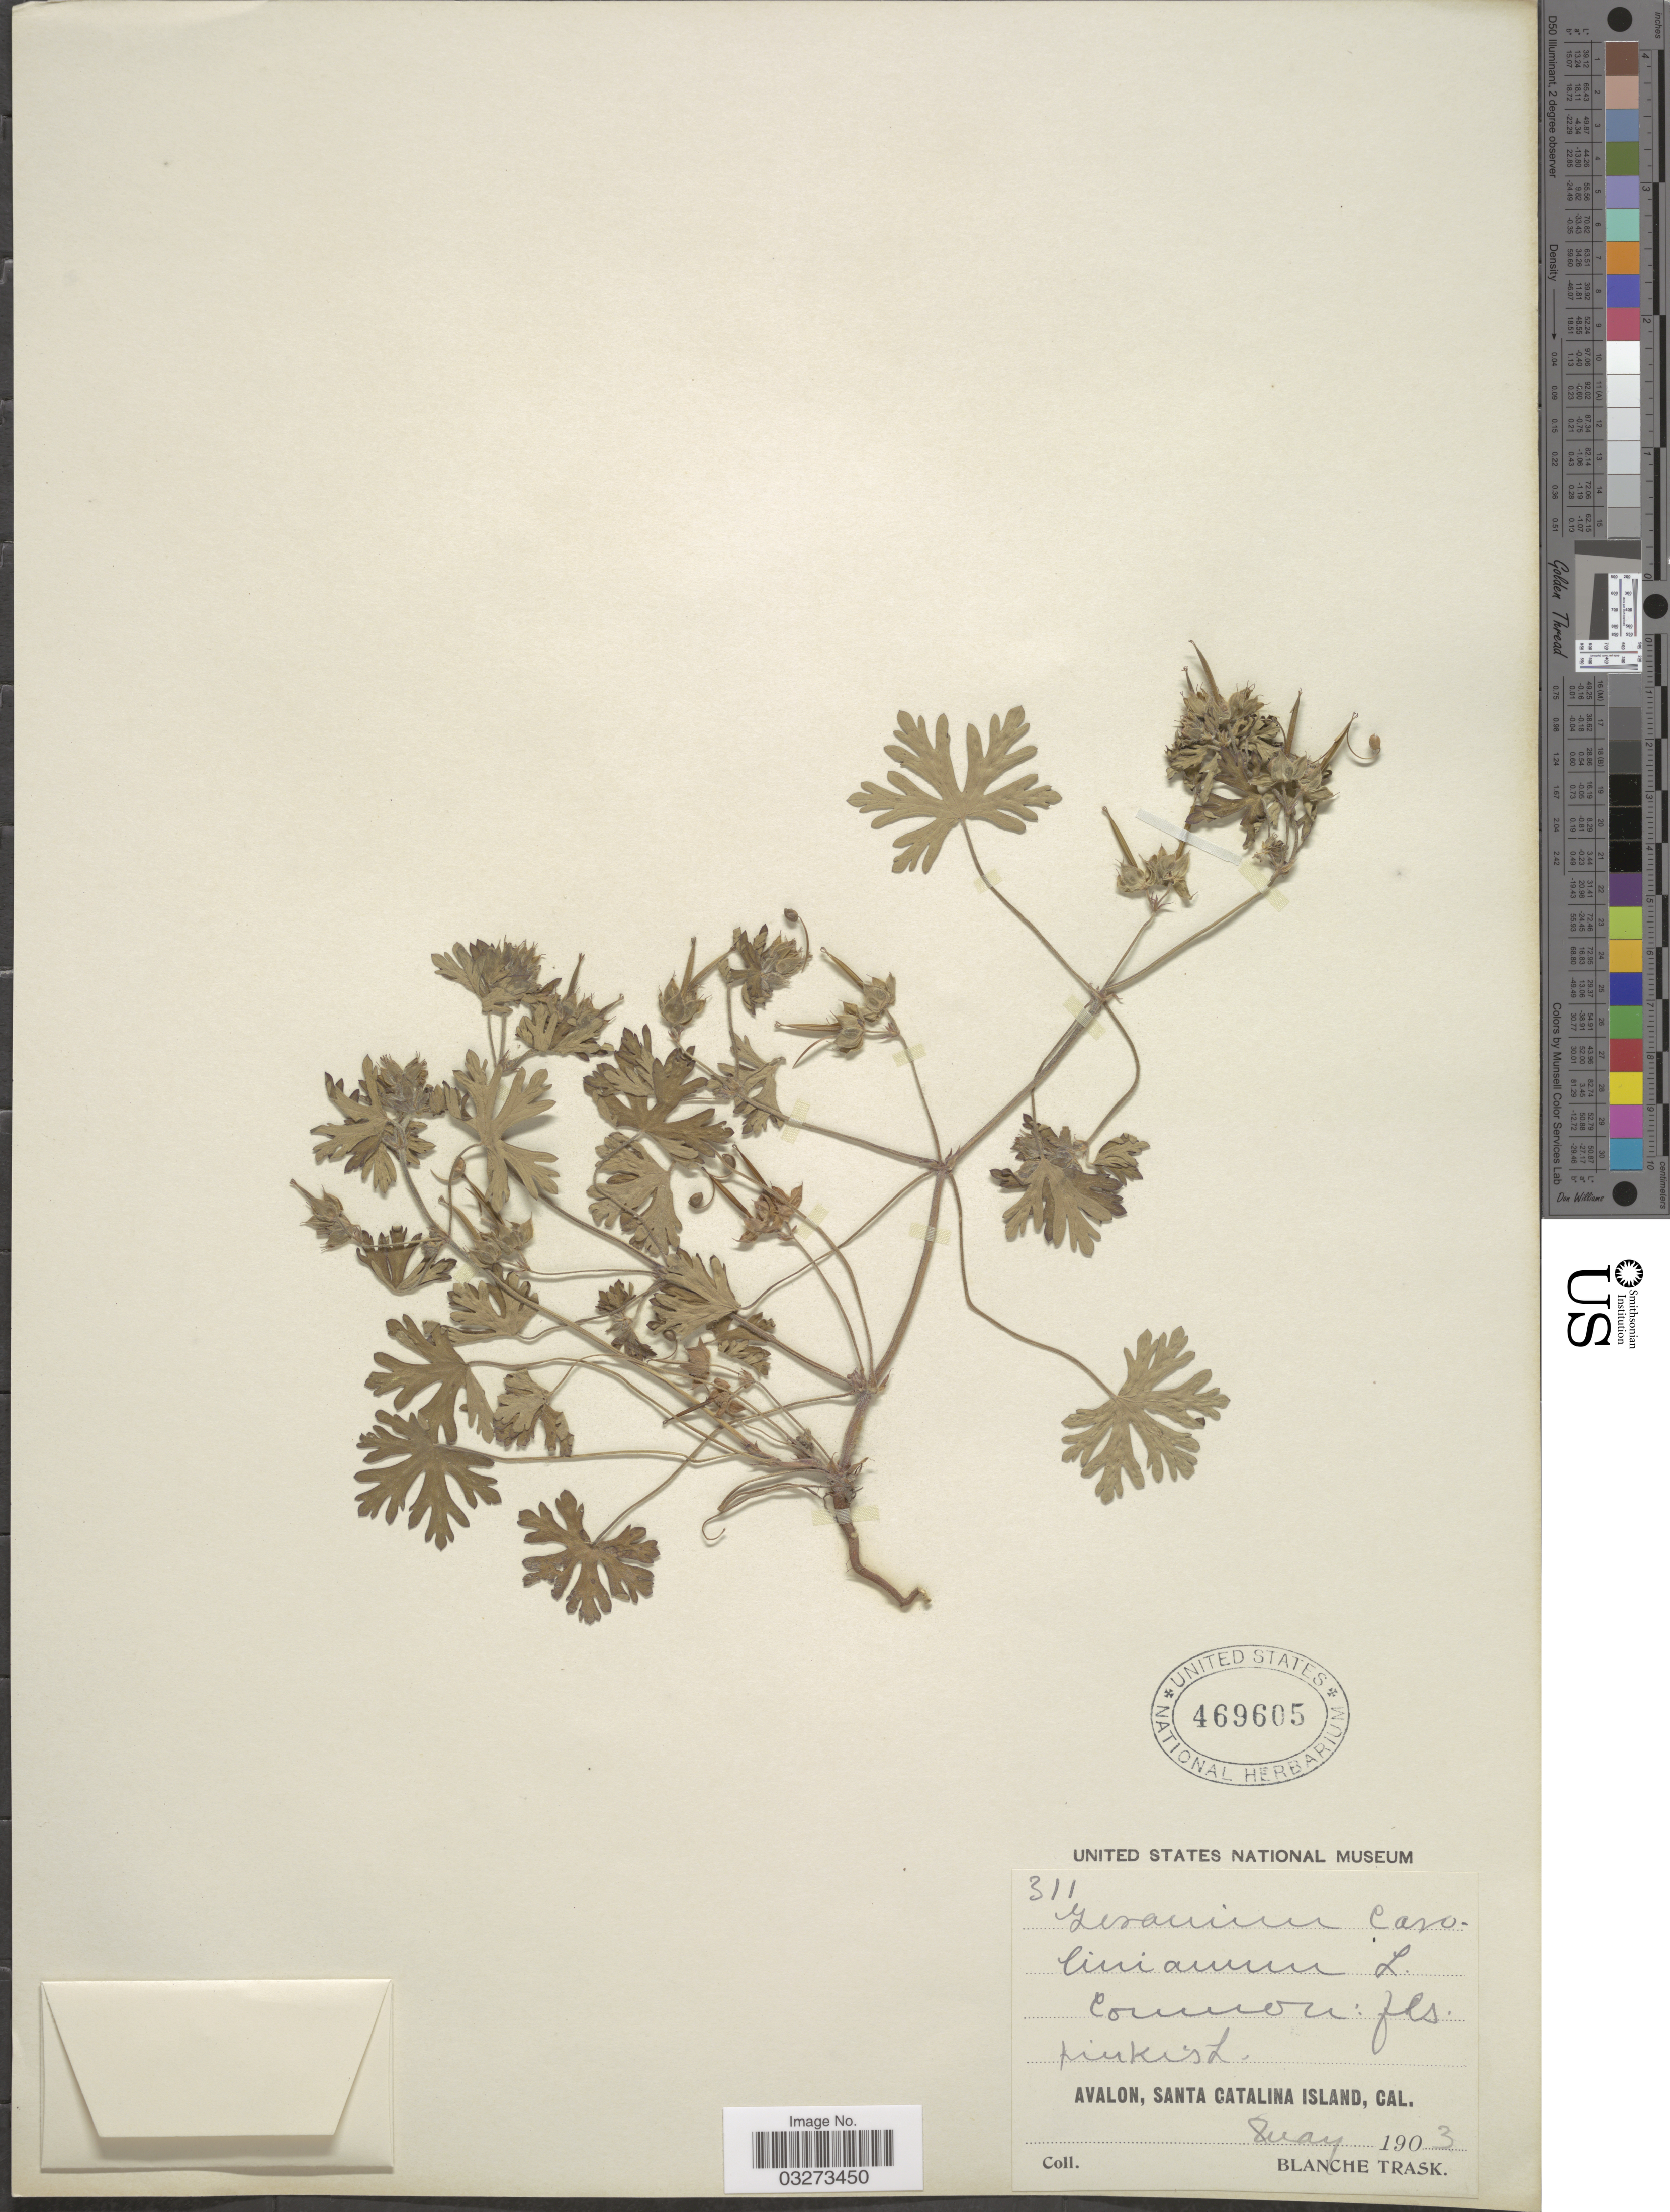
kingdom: Plantae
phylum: Tracheophyta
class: Magnoliopsida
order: Geraniales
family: Geraniaceae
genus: Geranium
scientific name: Geranium carolinianum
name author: L.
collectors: B. Trask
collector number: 311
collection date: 1903-05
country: United States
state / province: California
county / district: Los Angeles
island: Santa Catalina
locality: Avalon, Santa Catalina Island.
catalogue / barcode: US 469605